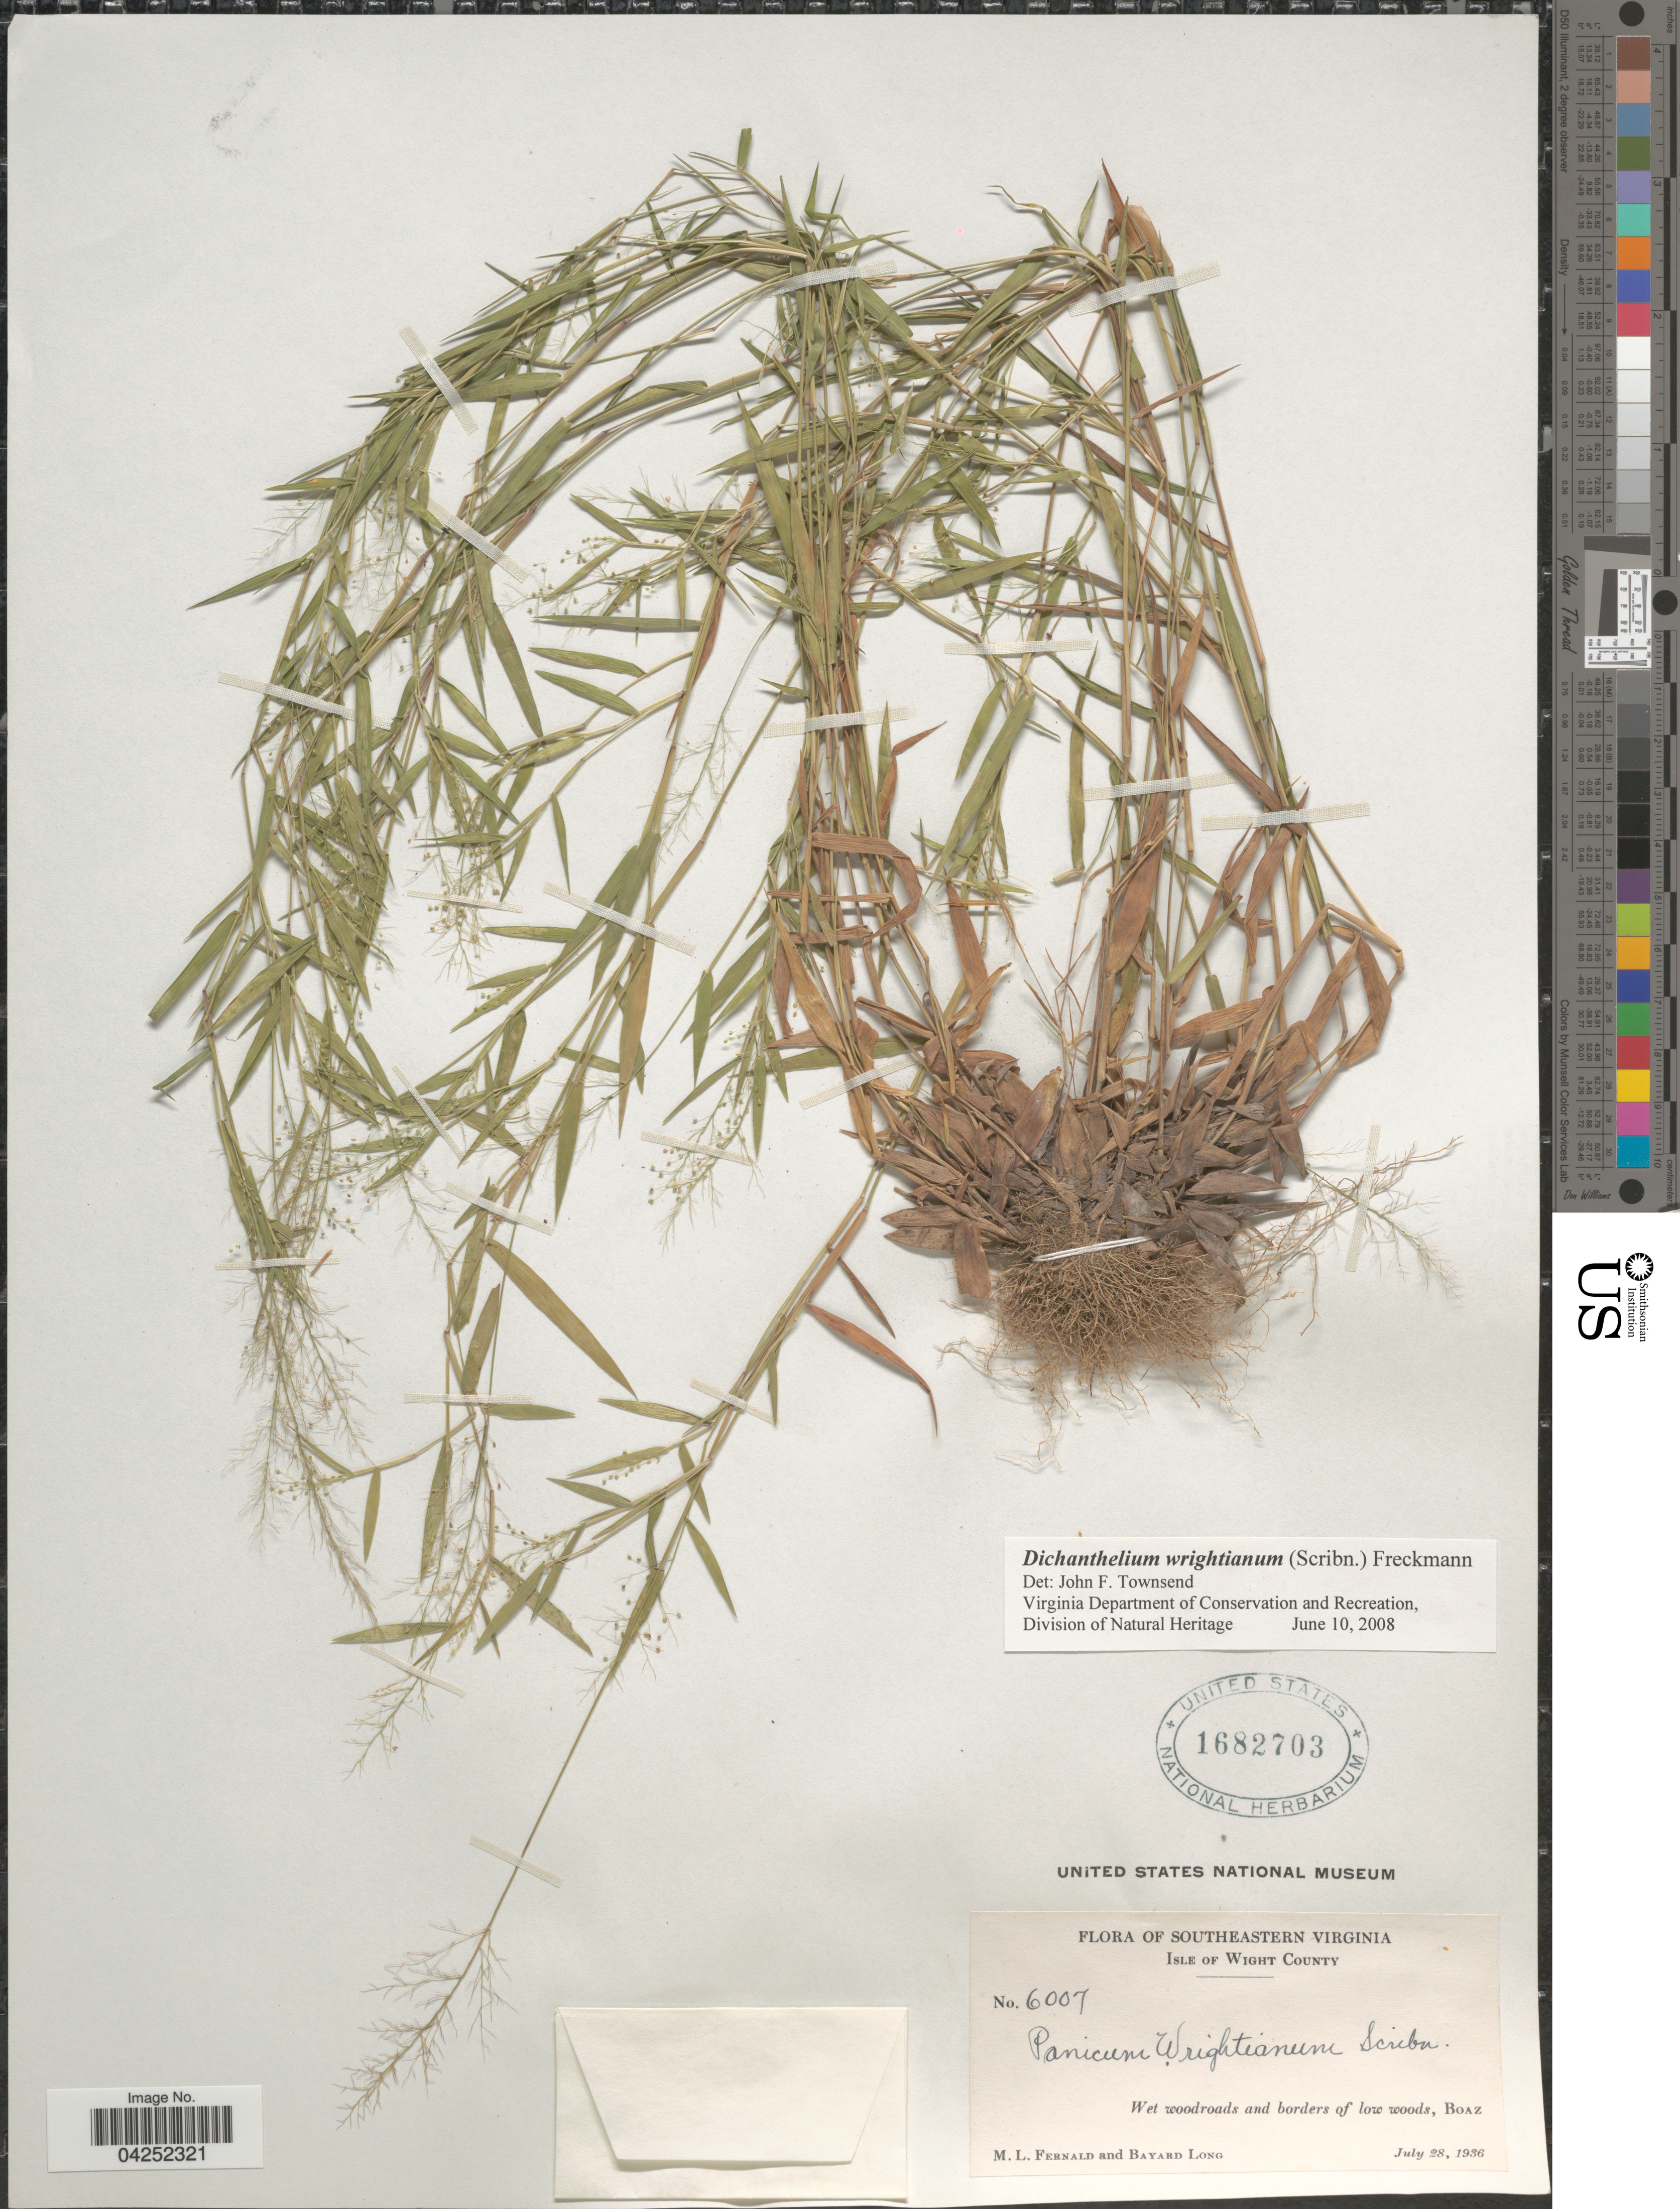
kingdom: Plantae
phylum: Tracheophyta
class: Liliopsida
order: Poales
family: Poaceae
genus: Dichanthelium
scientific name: Dichanthelium acuminatum var. longiligulatum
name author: (Nash) Gould & C.A. Clark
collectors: M. L. Fernald & B. Long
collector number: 6007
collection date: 1936-07-28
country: United States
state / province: Virginia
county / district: Isle of Wight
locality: Southeastern Virginia. Isle of Wight County. Wet woodroads and borders of low woods, Boaz.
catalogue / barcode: US 1682703